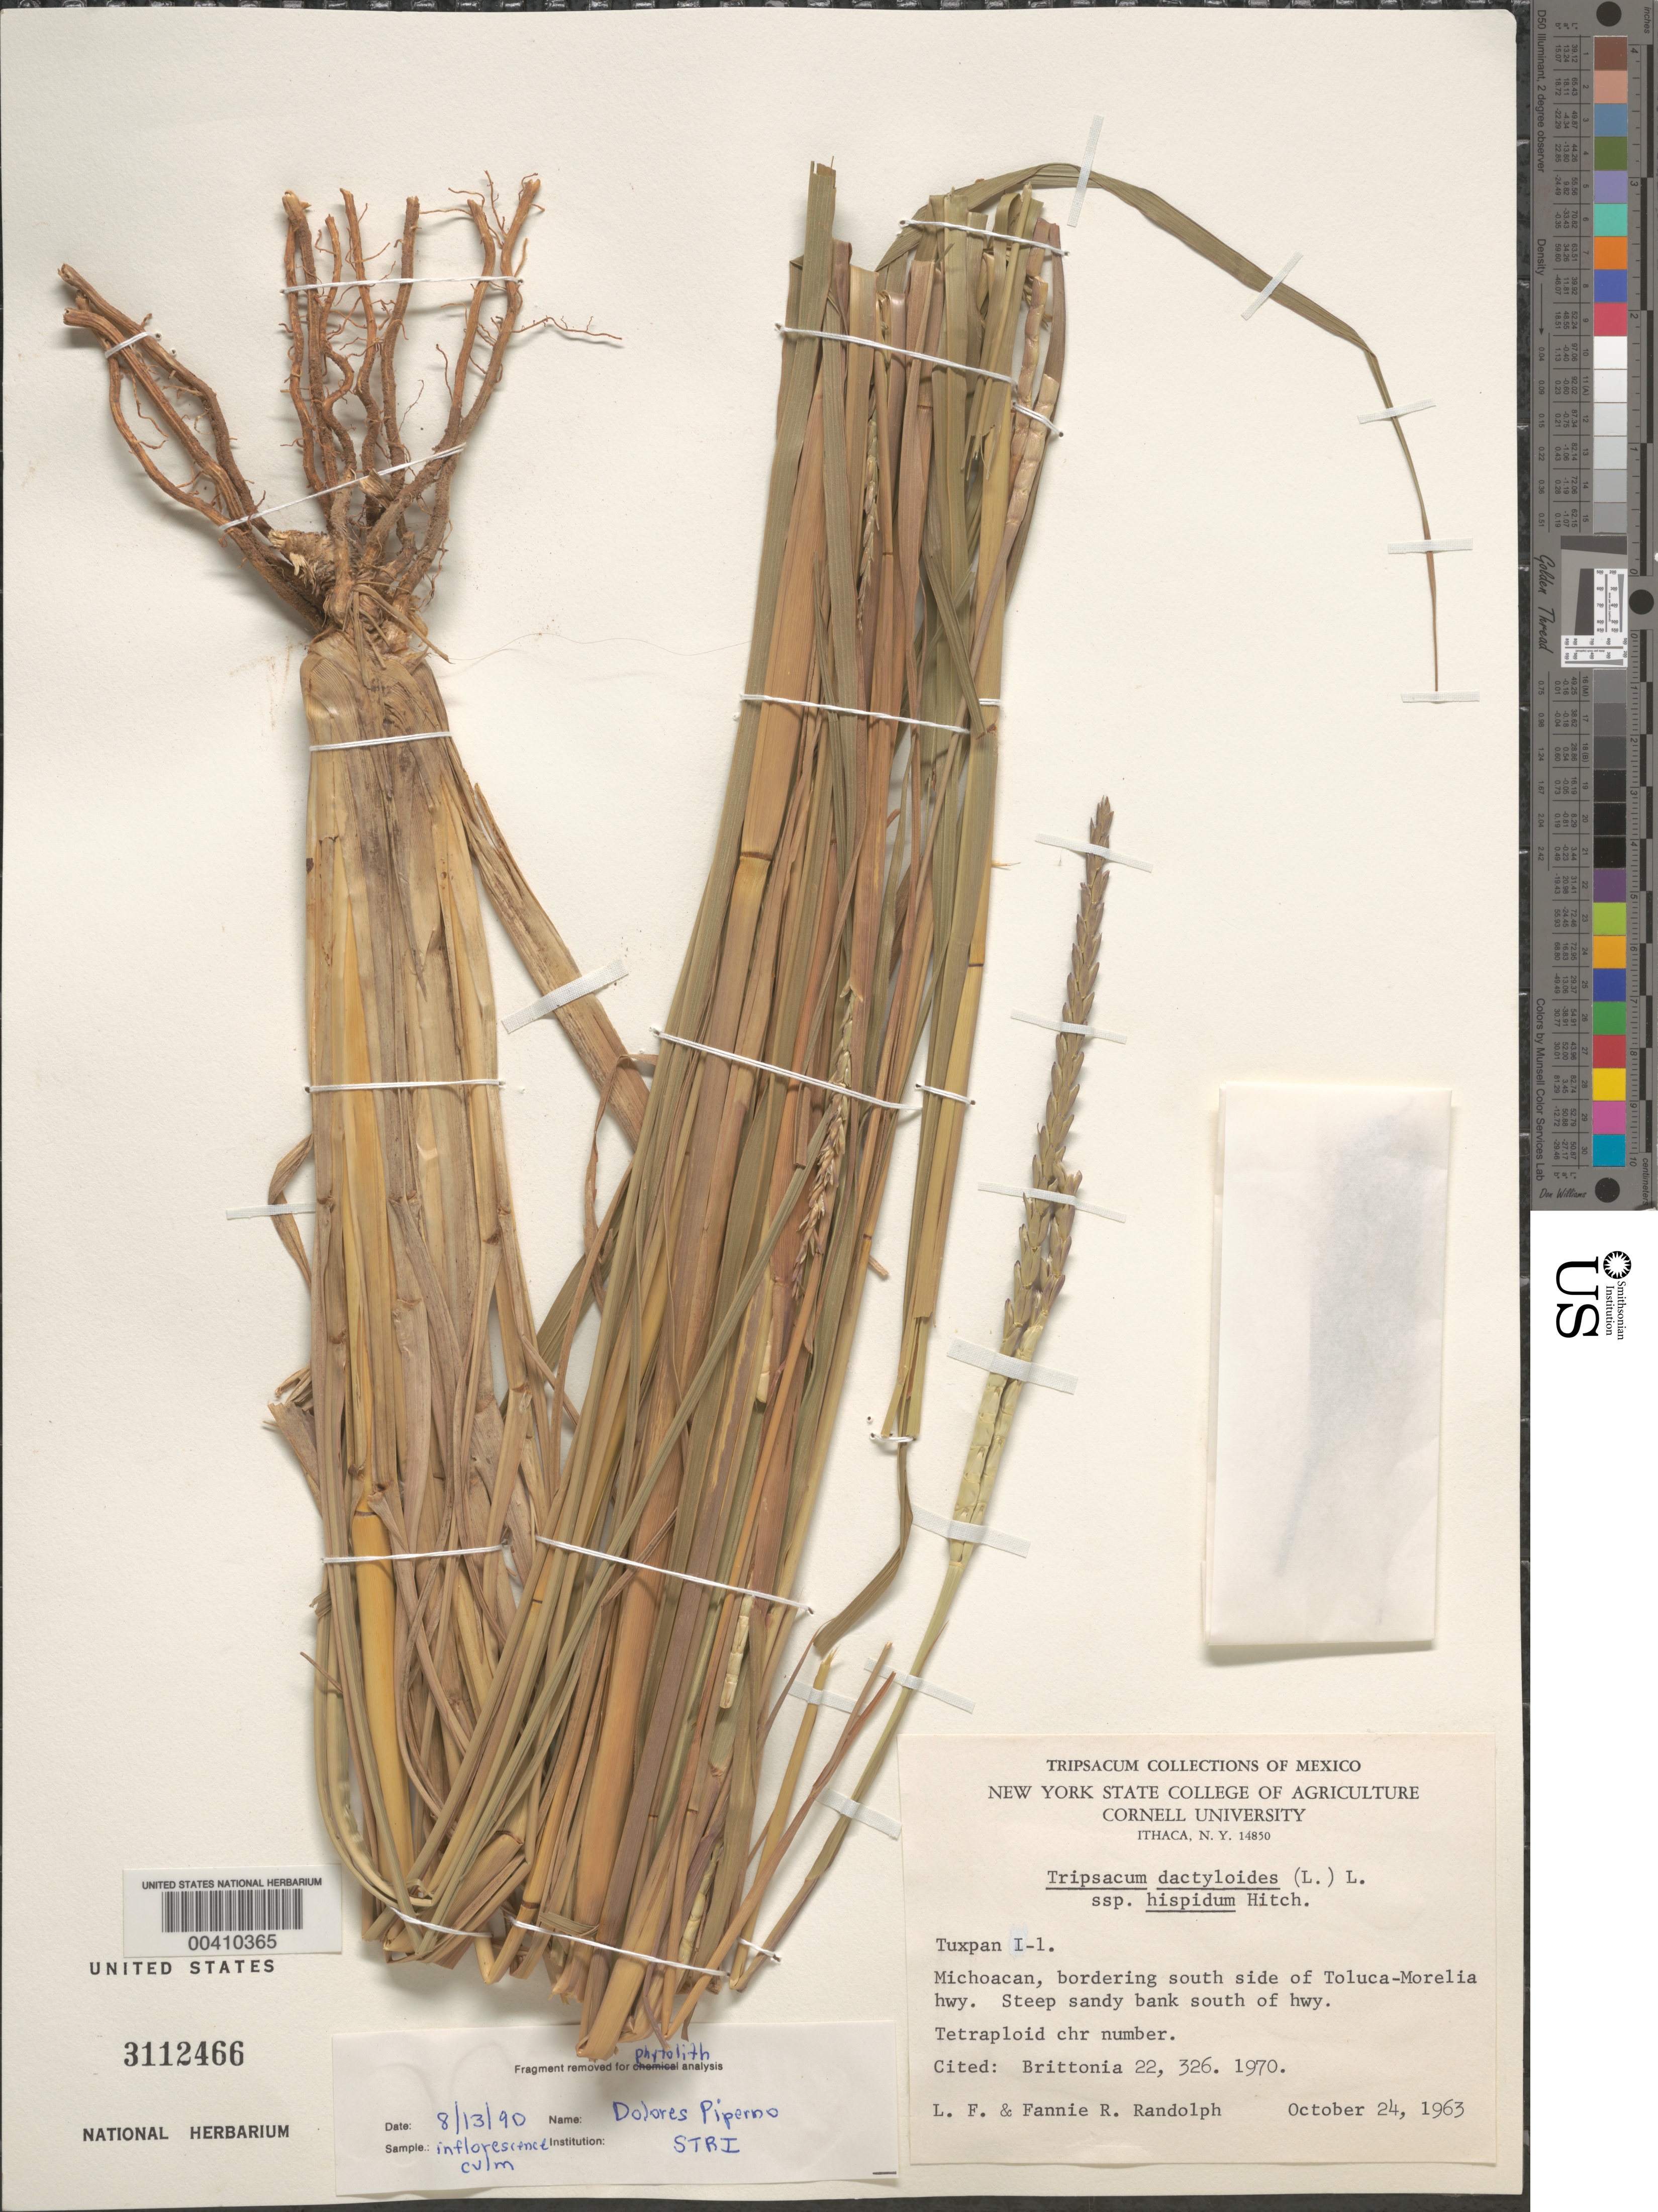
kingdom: Plantae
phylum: Tracheophyta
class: Liliopsida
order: Poales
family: Poaceae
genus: Tripsacum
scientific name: Tripsacum dactyloides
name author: (L.) L.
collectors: L. F. Randolph & F. Randolph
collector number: I-1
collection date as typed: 24 Oct 1963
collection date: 1963-10-24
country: Mexico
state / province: Michoacán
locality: Tuxpan, S side of Toluca-Morelia Hwy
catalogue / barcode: US 3112466